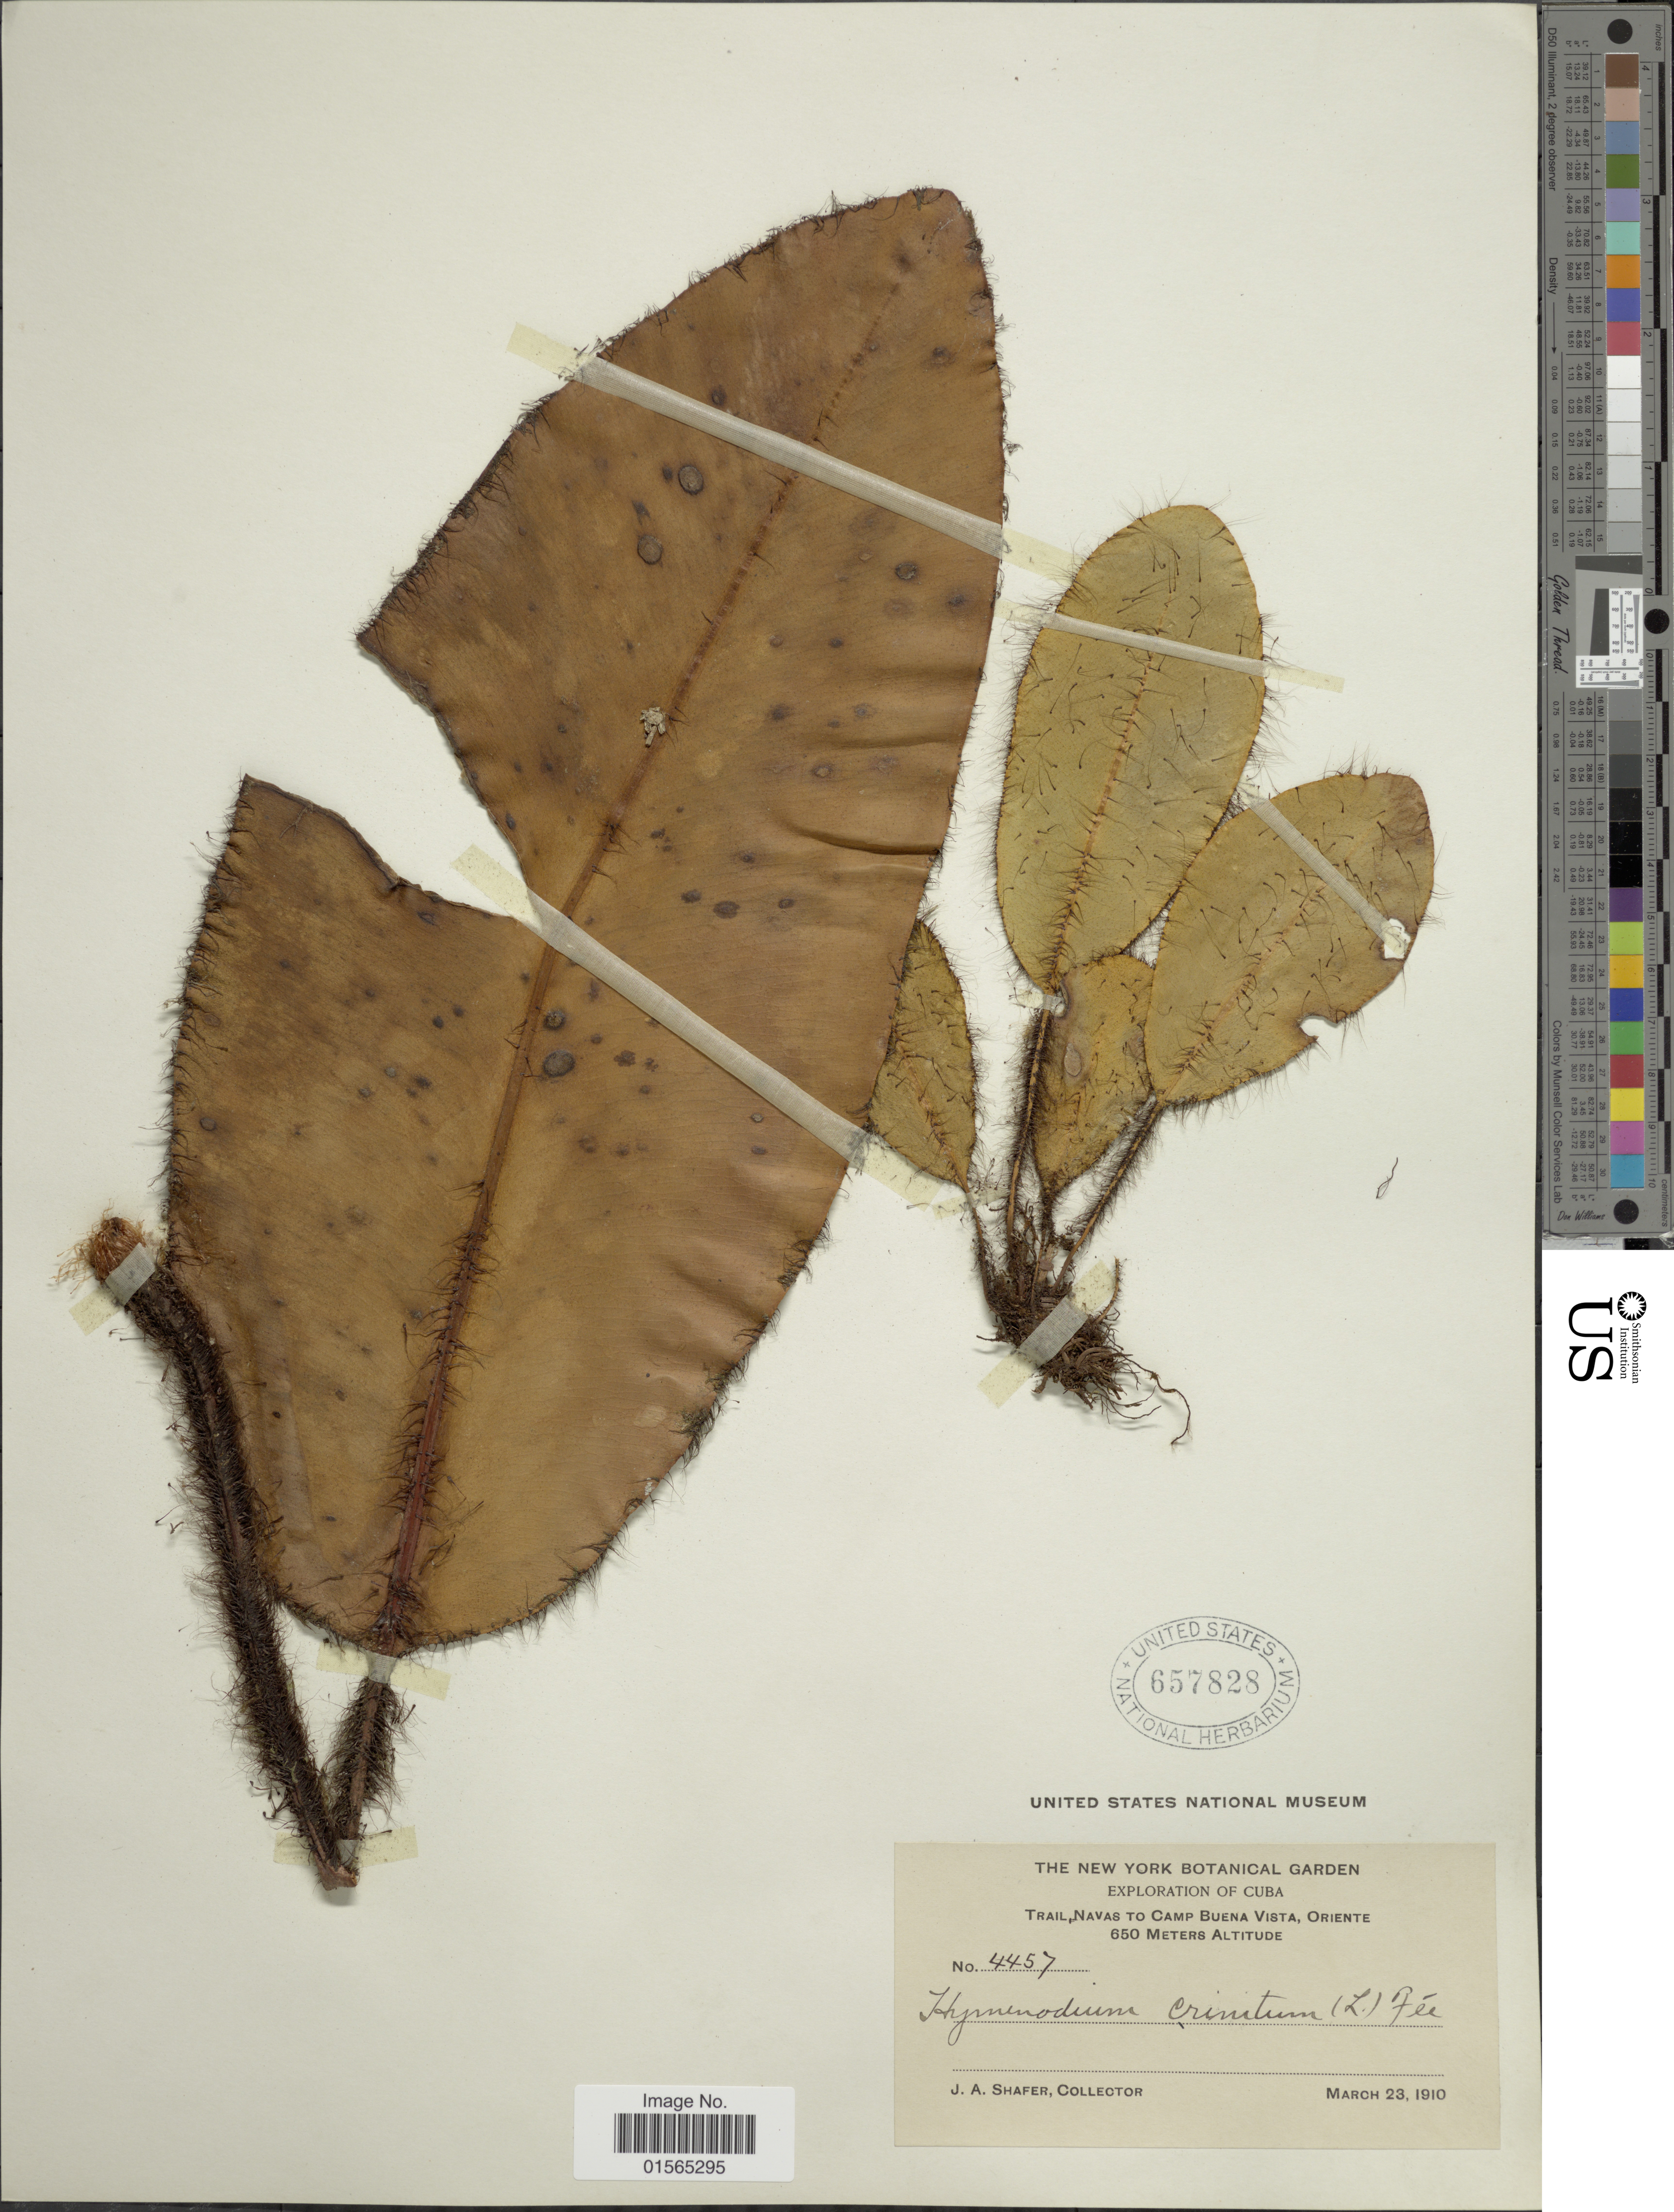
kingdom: Plantae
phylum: Tracheophyta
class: Polypodiopsida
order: Polypodiales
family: Dryopteridaceae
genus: Elaphoglossum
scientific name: Elaphoglossum crinitum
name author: (L.) Christ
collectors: J. A. Shafer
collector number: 4457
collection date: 1910-03-23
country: Cuba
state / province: Oriente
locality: Trail Navas to Camp Buena Vista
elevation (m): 650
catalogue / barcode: US 657828